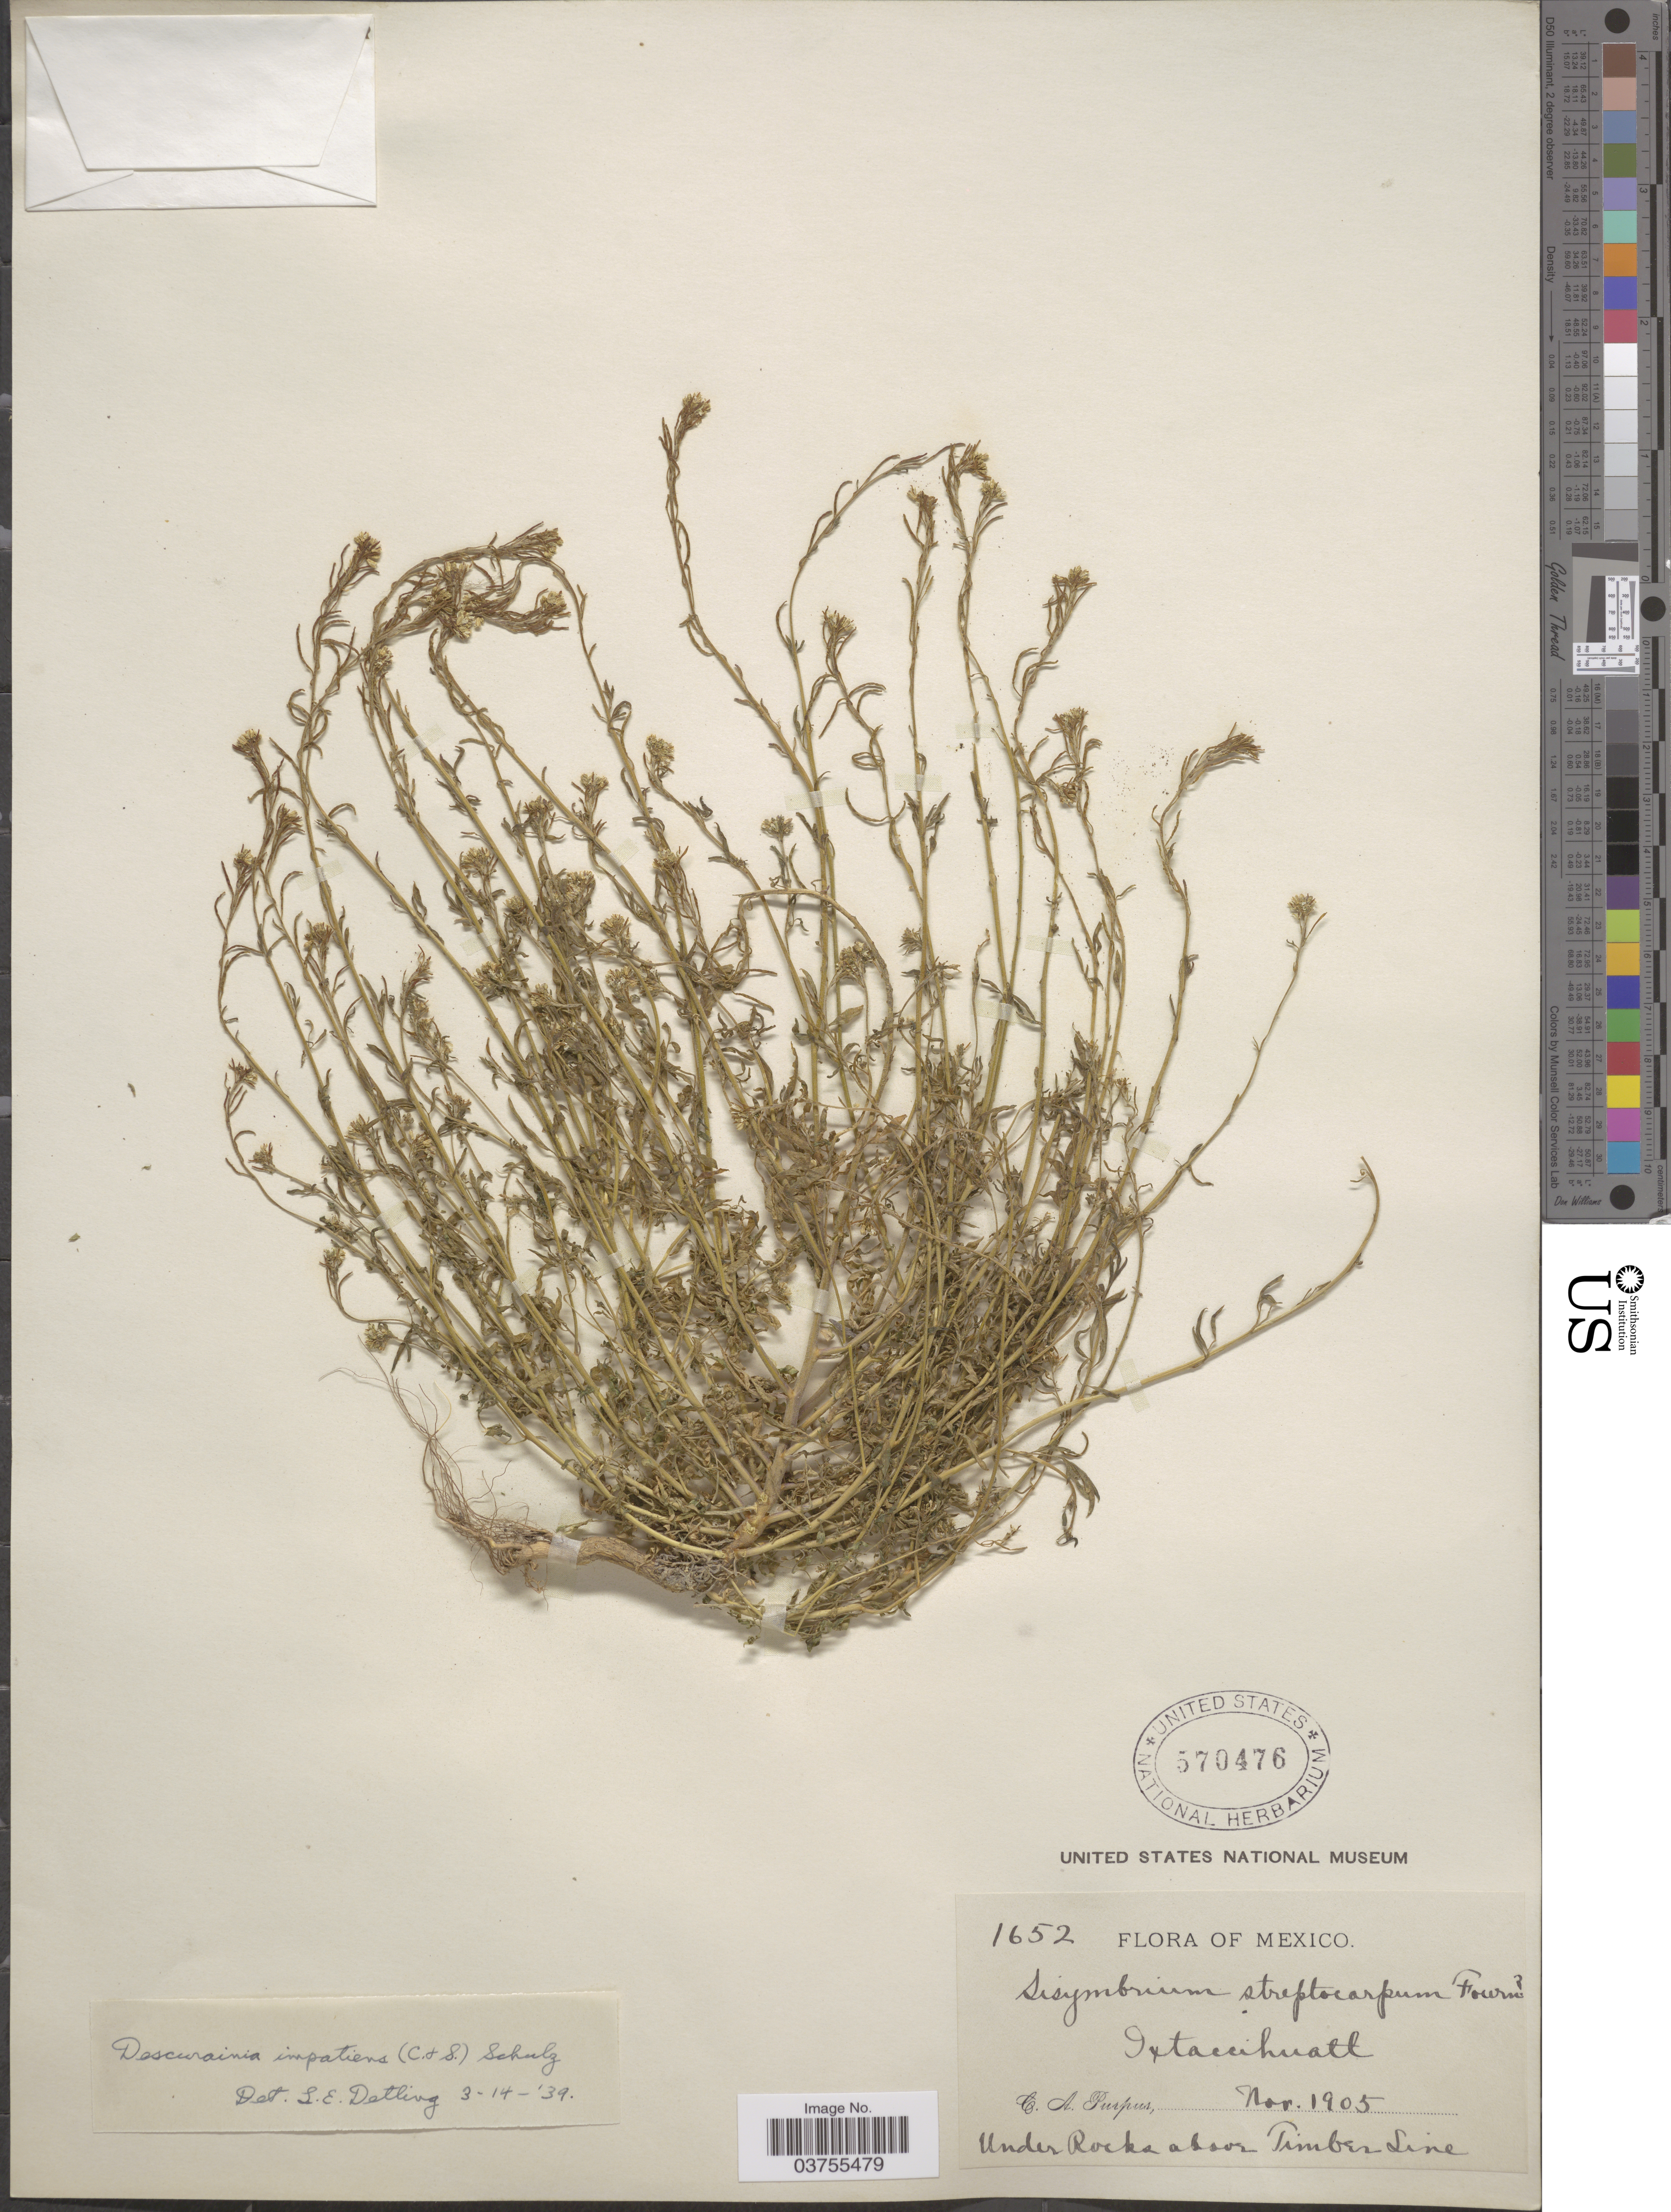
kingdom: Plantae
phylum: Tracheophyta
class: Magnoliopsida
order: Brassicales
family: Brassicaceae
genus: Descurainia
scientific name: Descurainia impatiens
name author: (Schltdl. et al.) O.E. Schulz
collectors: C. A. Purpus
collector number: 1652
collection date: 1905-11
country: Mexico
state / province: México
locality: Ixtaccihuatl. Under rocks above Tmberline.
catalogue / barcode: US 570476